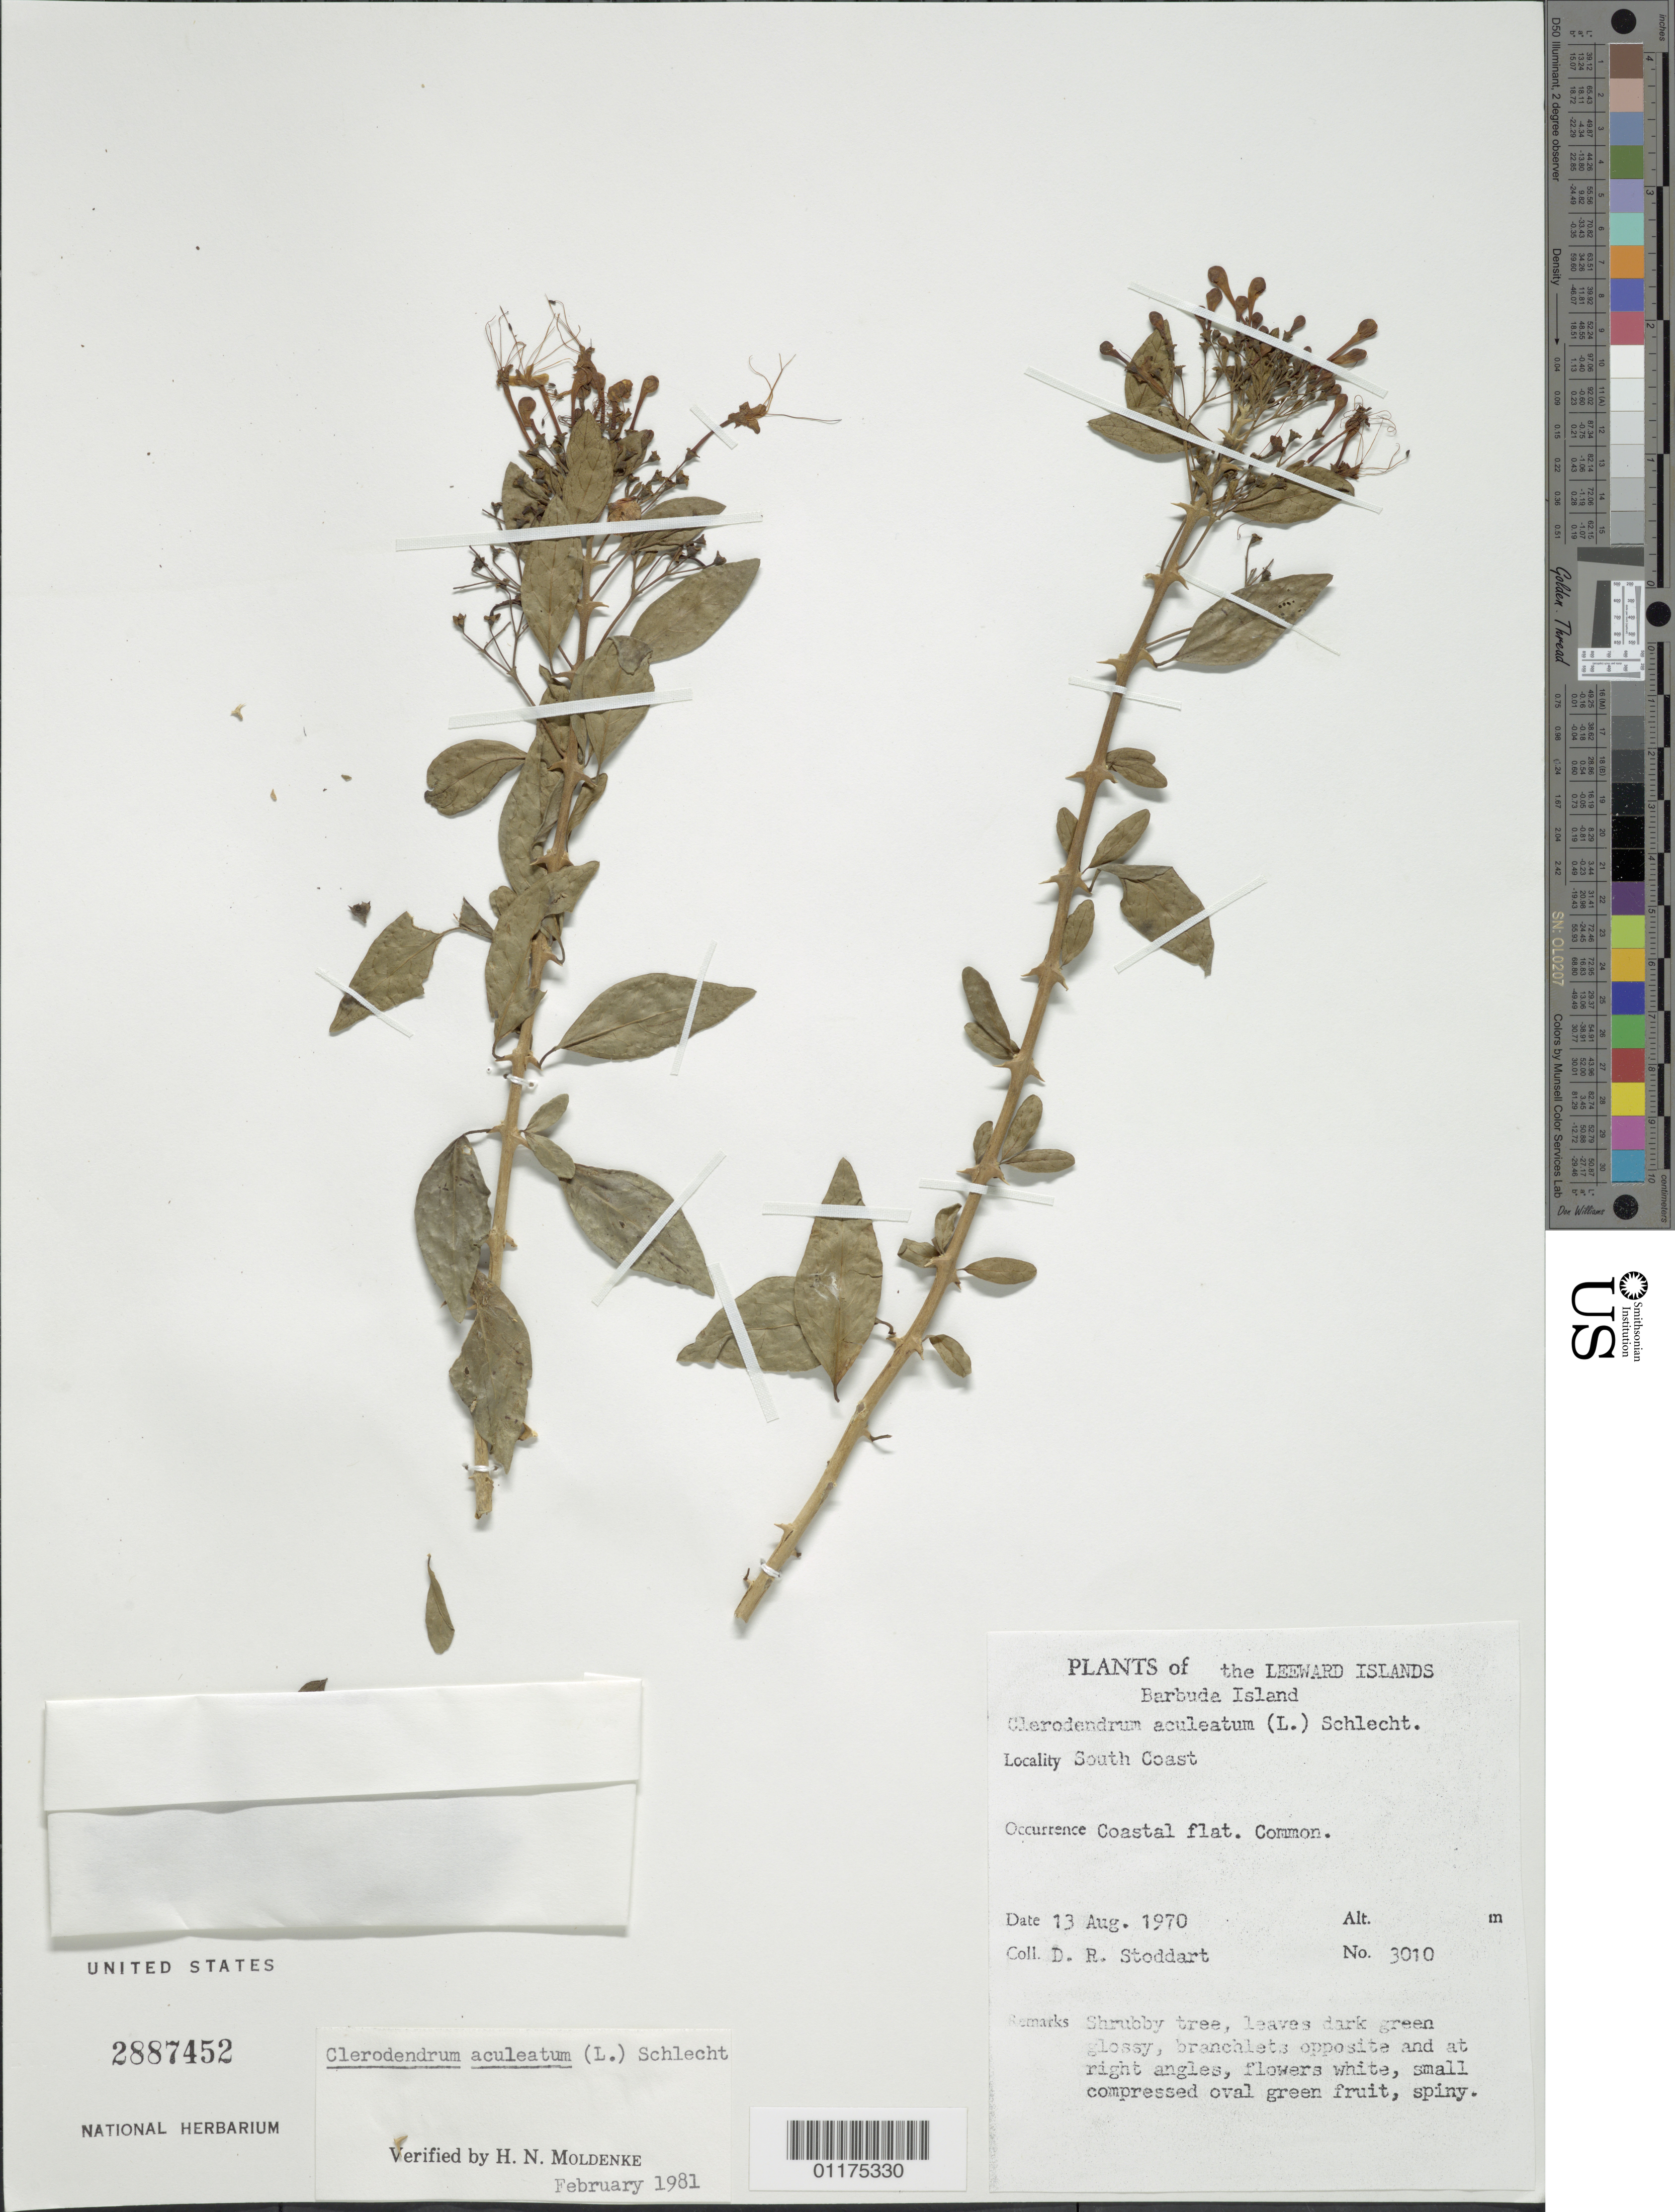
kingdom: Plantae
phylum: Tracheophyta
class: Magnoliopsida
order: Lamiales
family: Lamiaceae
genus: Clerodendrum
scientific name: Clerodendrum aculeatum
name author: (L.) Schltdl.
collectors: D. R. Stoddart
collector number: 3010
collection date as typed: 13 Aug 1970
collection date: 1970-08-13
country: Antigua and Barbuda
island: Barbuda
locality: S. Coast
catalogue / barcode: US 2887452